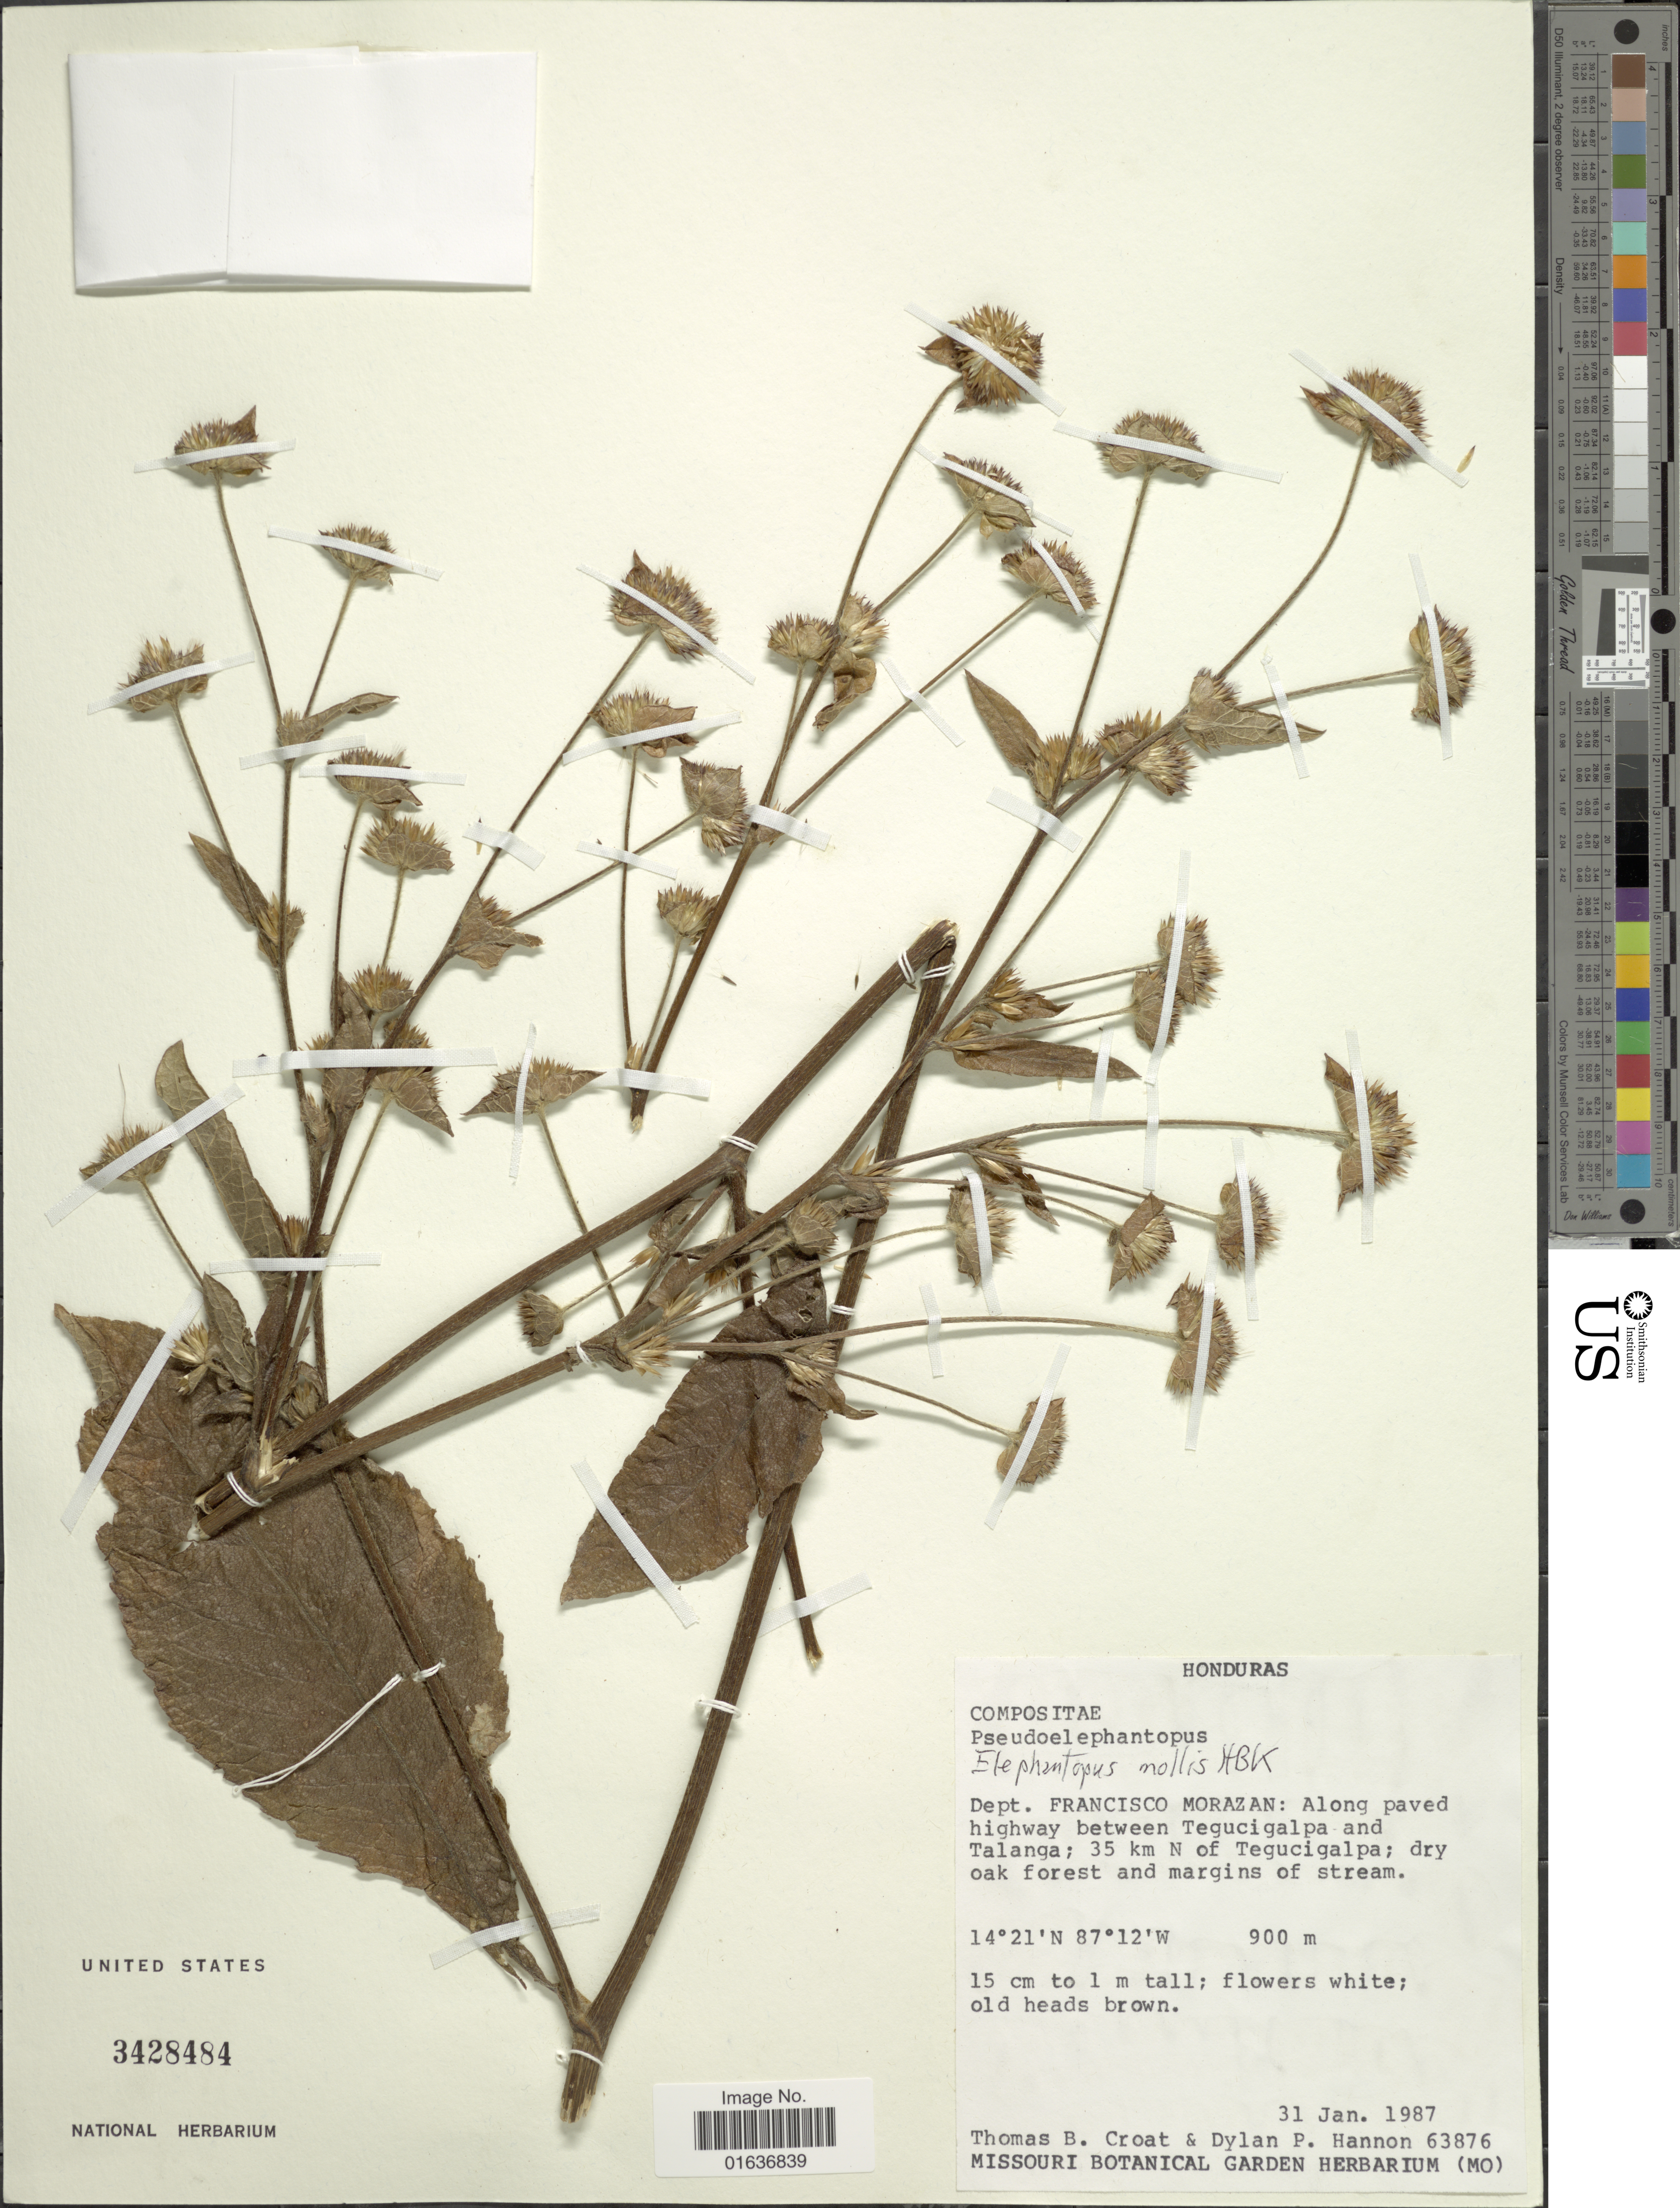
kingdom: Plantae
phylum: Tracheophyta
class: Magnoliopsida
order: Asterales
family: Asteraceae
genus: Elephantopus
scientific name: Elephantopus mollis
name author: Kunth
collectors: T. B. Croat & D. Hannon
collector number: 63876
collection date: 1987-01-31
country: Honduras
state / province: Fco. Morazán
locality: Along paved highway between Tegucigalpa and Talanga; 35 km N of Tegucigalpa; dry oak forest and margins of stream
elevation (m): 900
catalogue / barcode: US 3428484